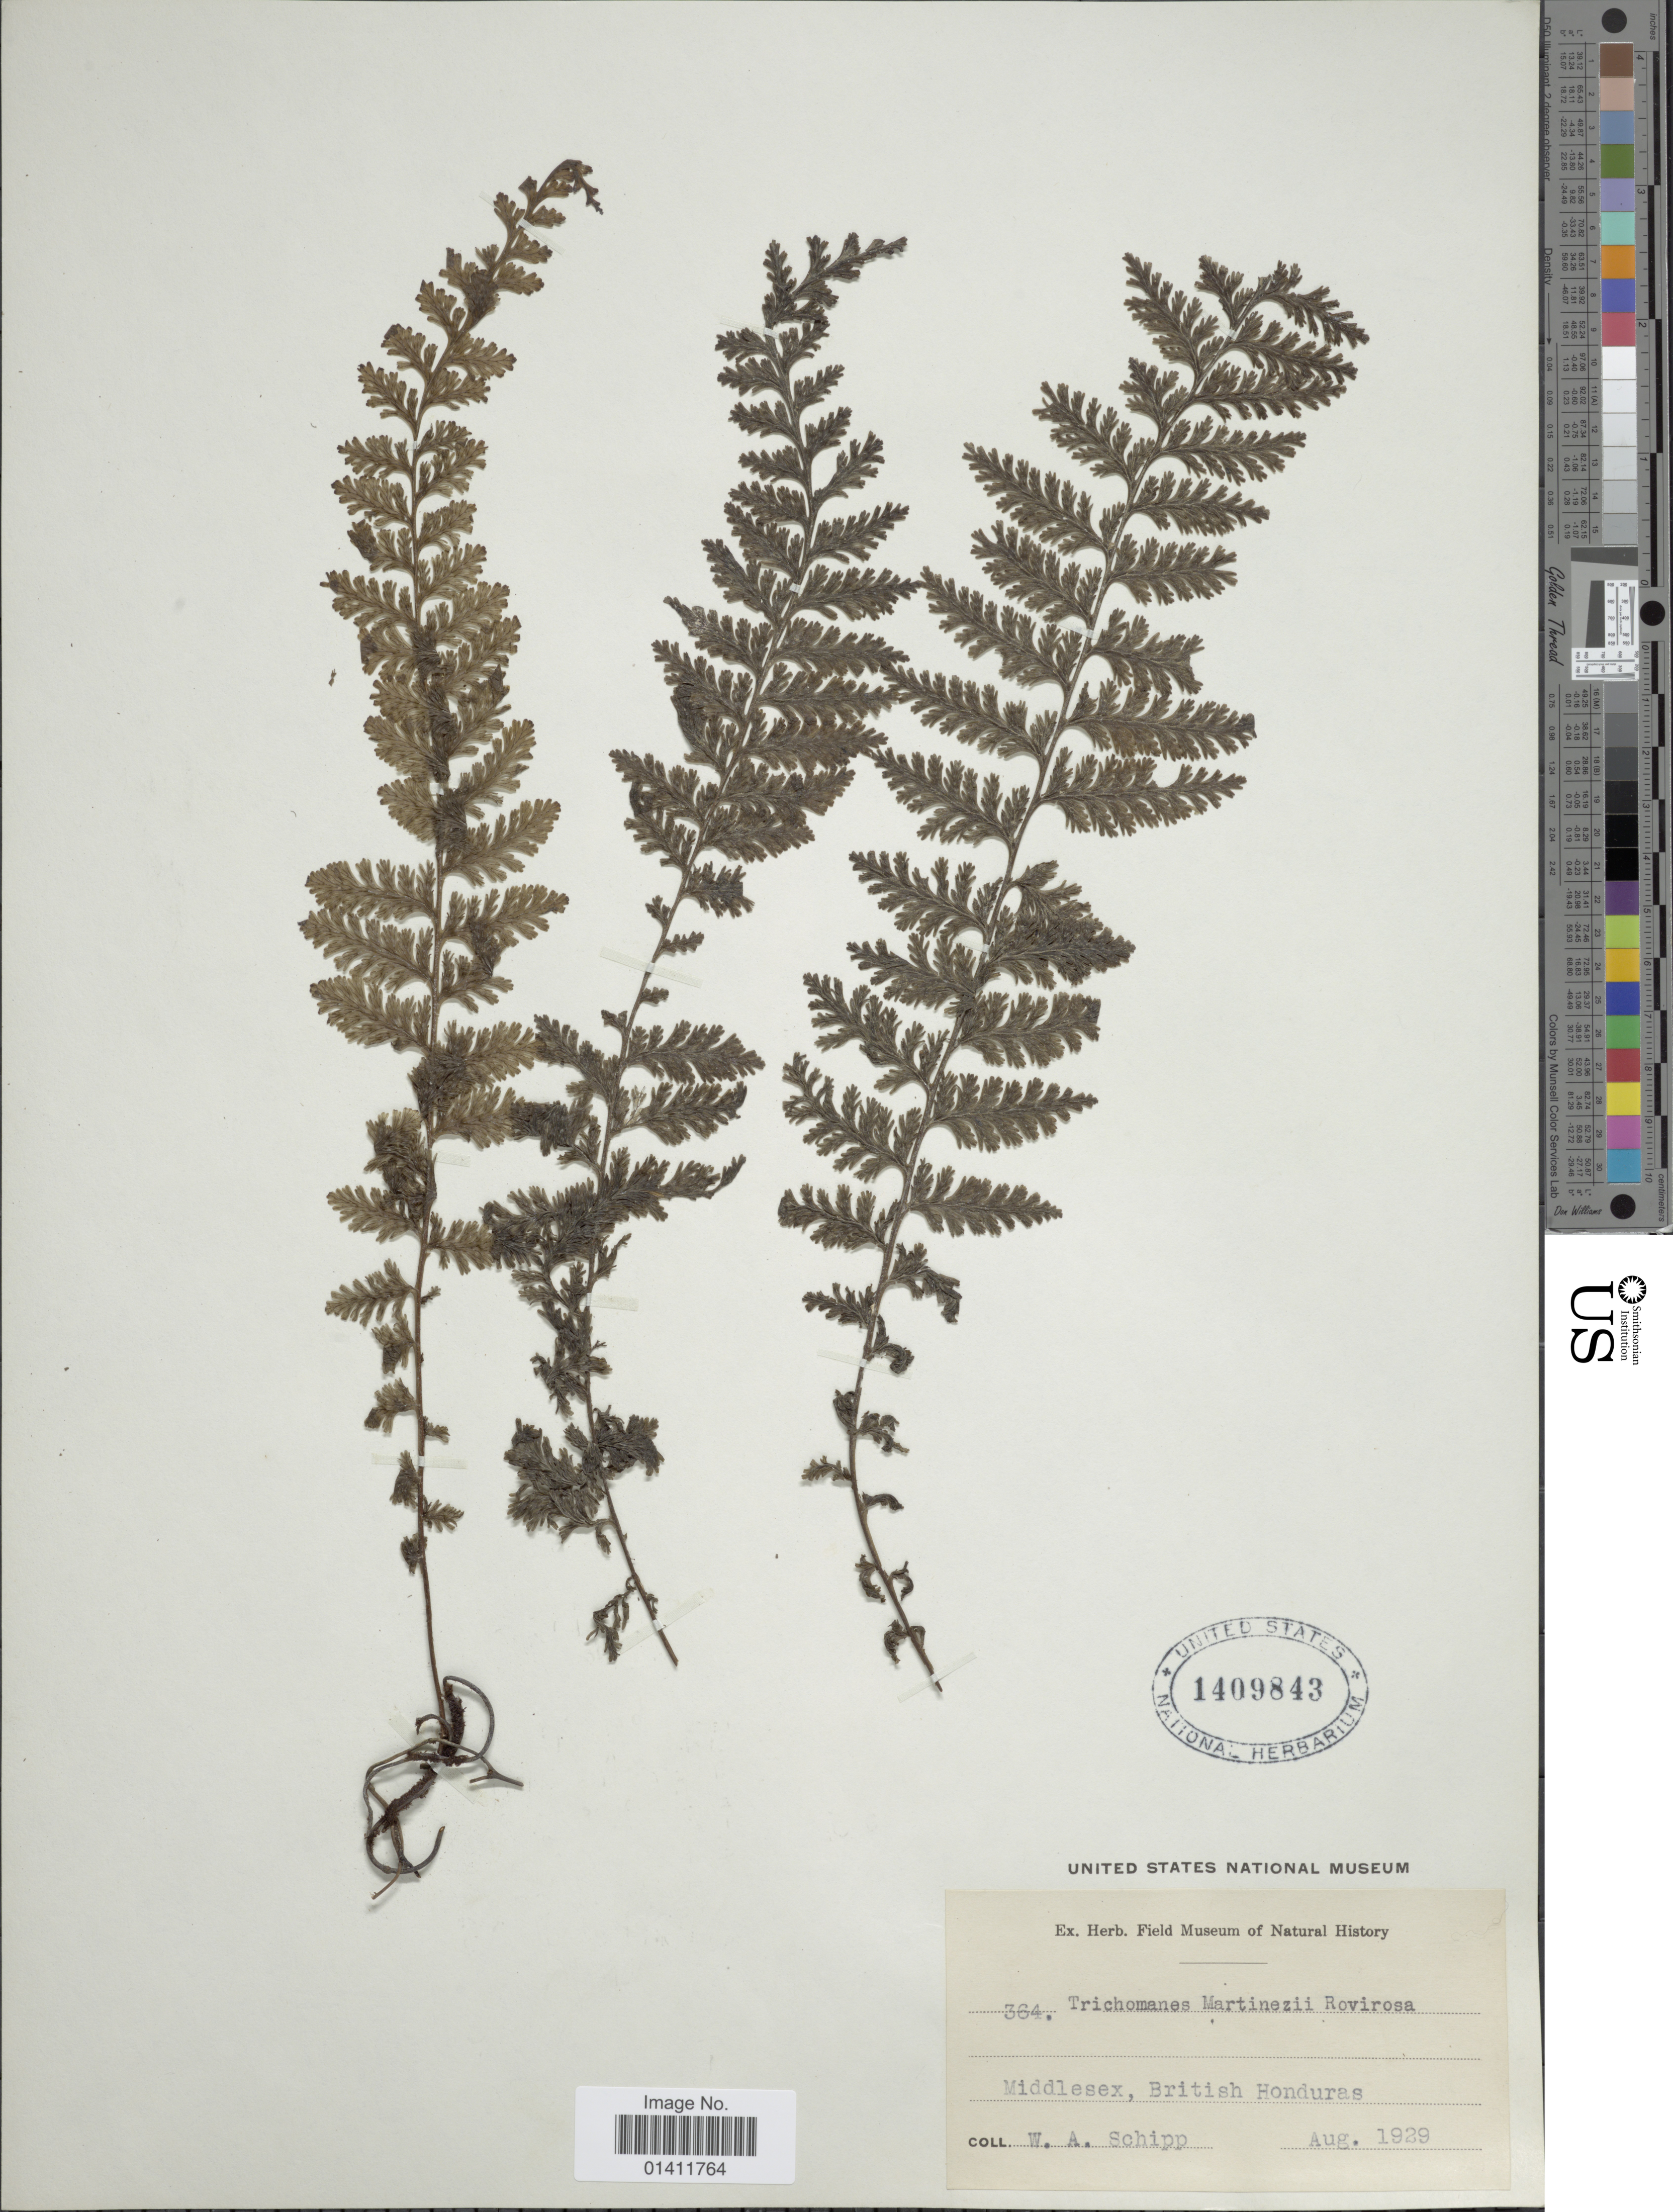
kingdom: Plantae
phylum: Tracheophyta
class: Polypodiopsida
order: Hymenophyllales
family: Hymenophyllaceae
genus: Vandenboschia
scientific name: Vandenboschia collariata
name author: (Bosch) Ebihara & K. Iwats.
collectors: W. Schipp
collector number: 364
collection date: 1929-08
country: Belize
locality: Middlesex, British Honduras.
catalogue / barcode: US 1409843